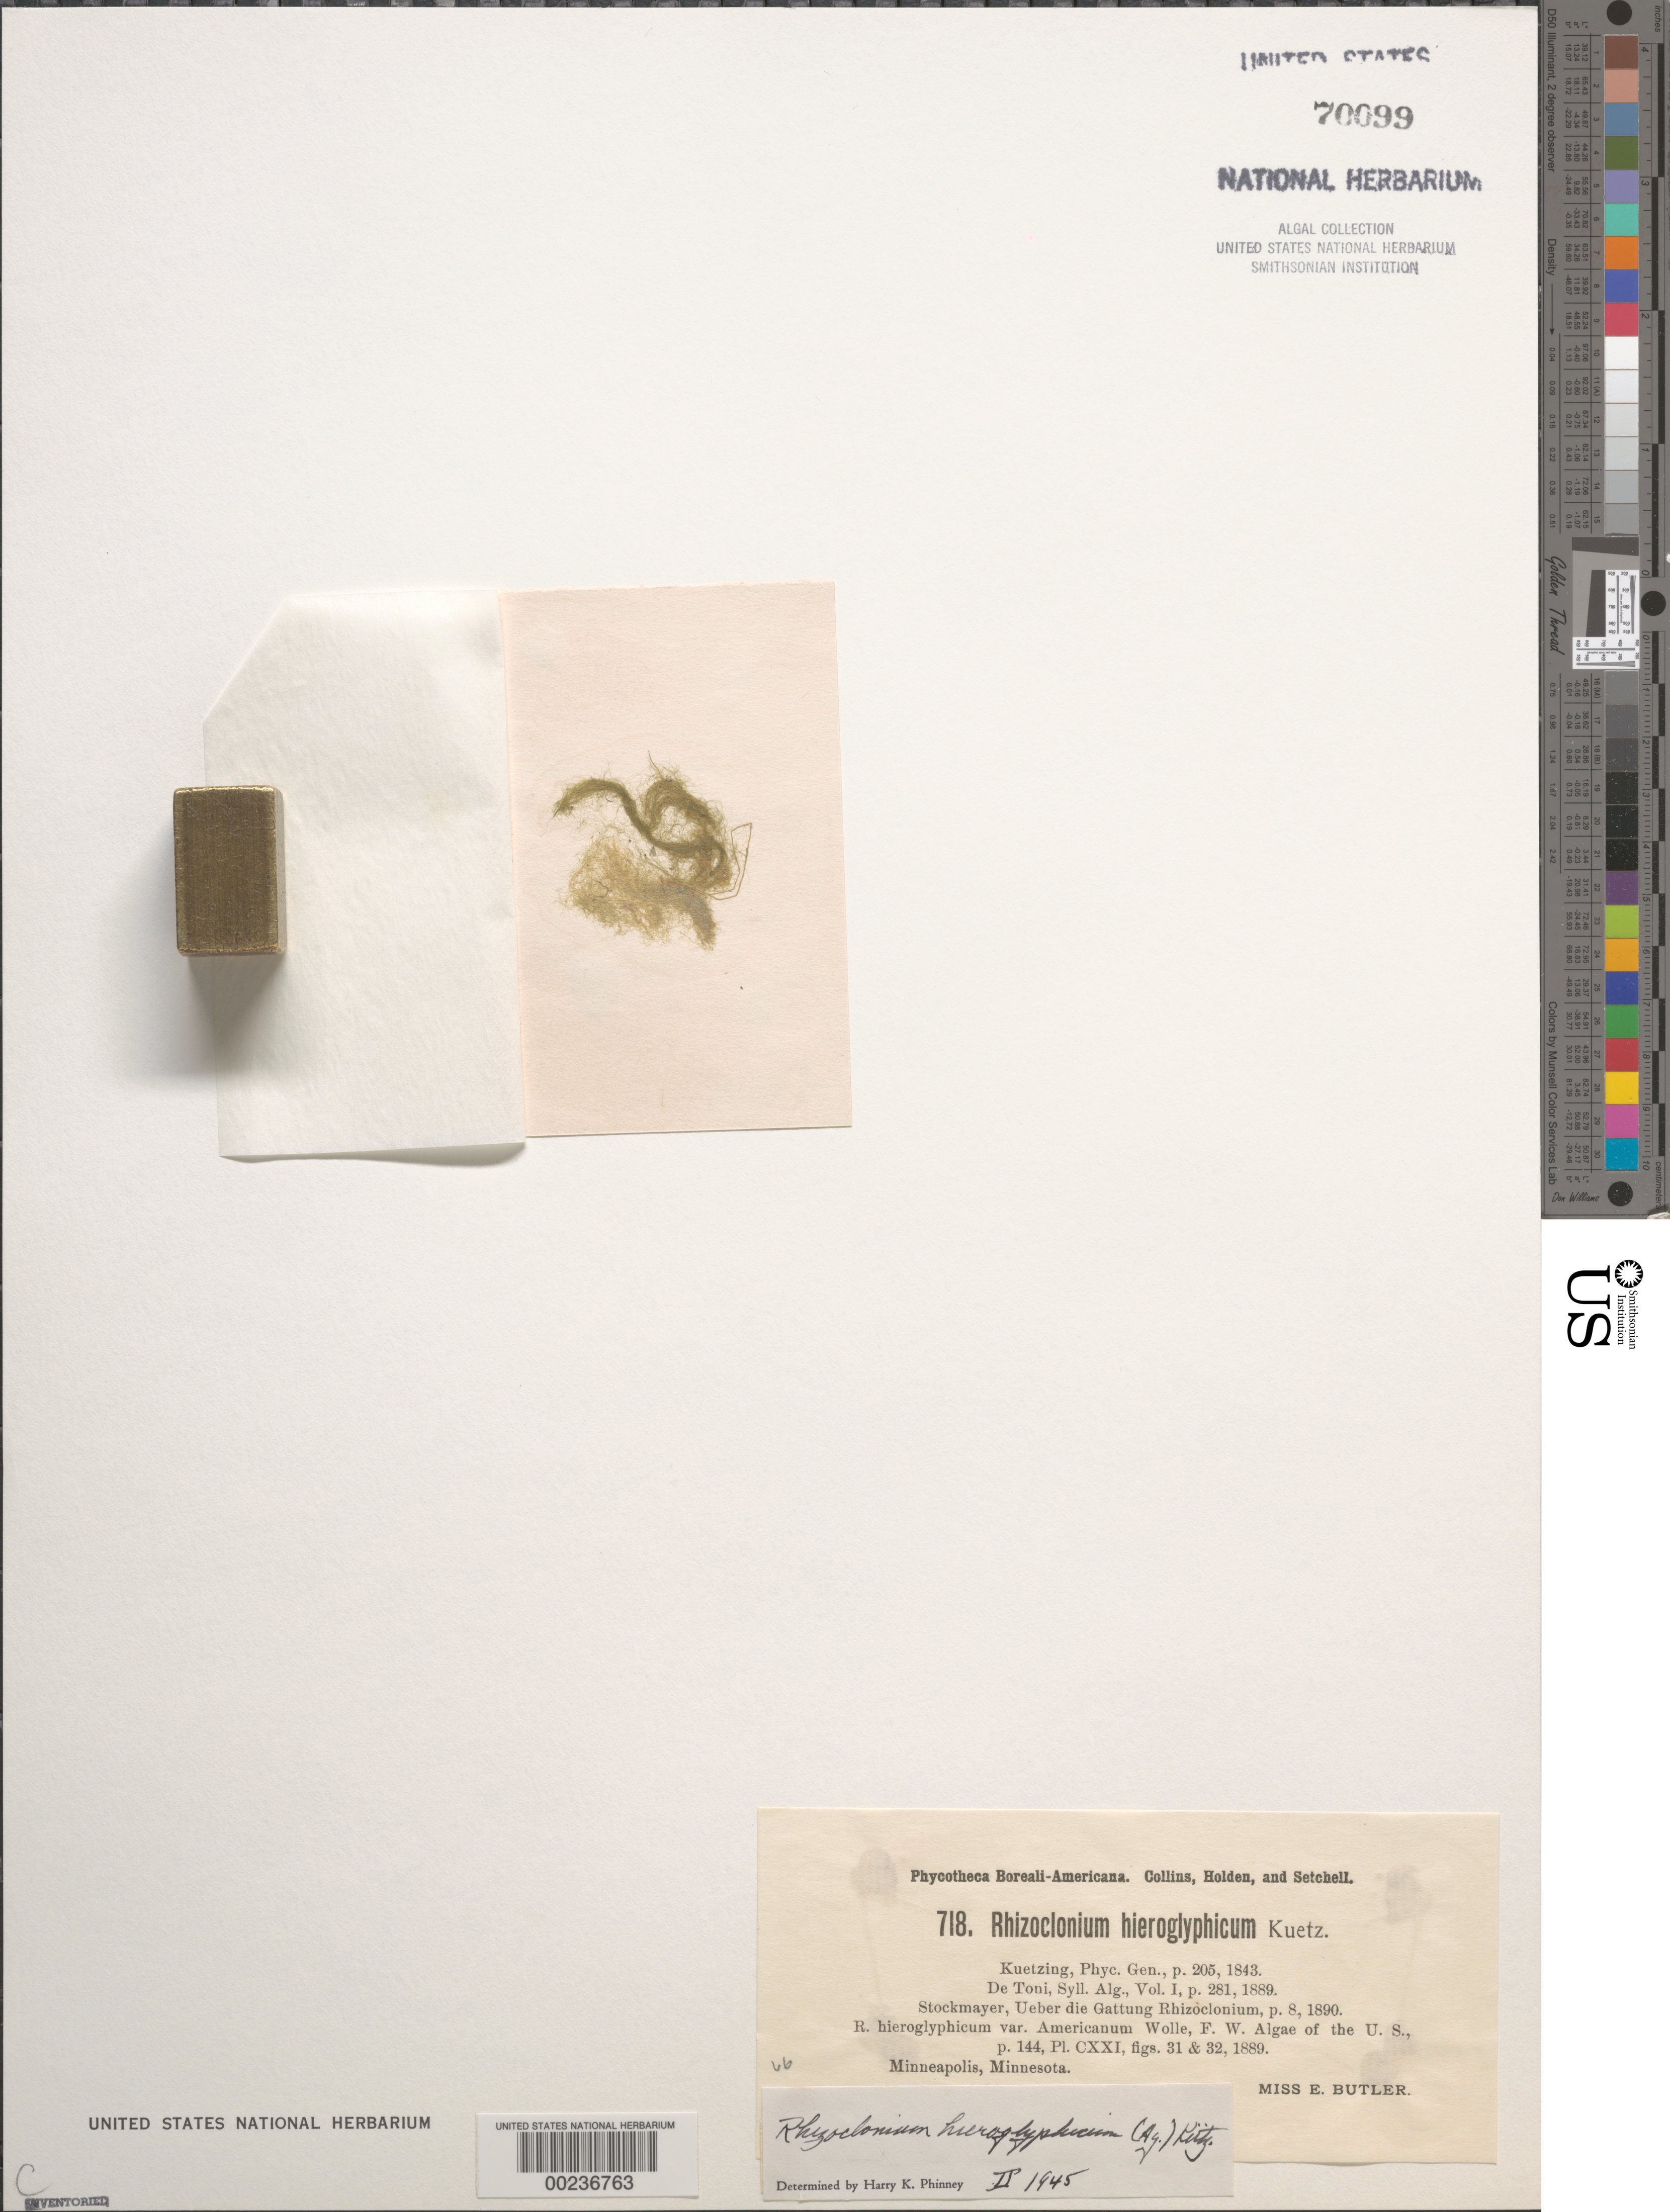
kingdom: Plantae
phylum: Chlorophyta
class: Ulvophyceae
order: Cladophorales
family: Cladophoraceae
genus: Rhizoclonium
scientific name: Rhizoclonium hieroglyphicum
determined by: Phinney, H. K.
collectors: E. Butler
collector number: PB-A 718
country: United States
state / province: Minnesota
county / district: Hennepin County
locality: Minneapolis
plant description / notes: Collins, Holden & Setchell, Phycotheca Boreali-Americana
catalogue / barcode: US 70099